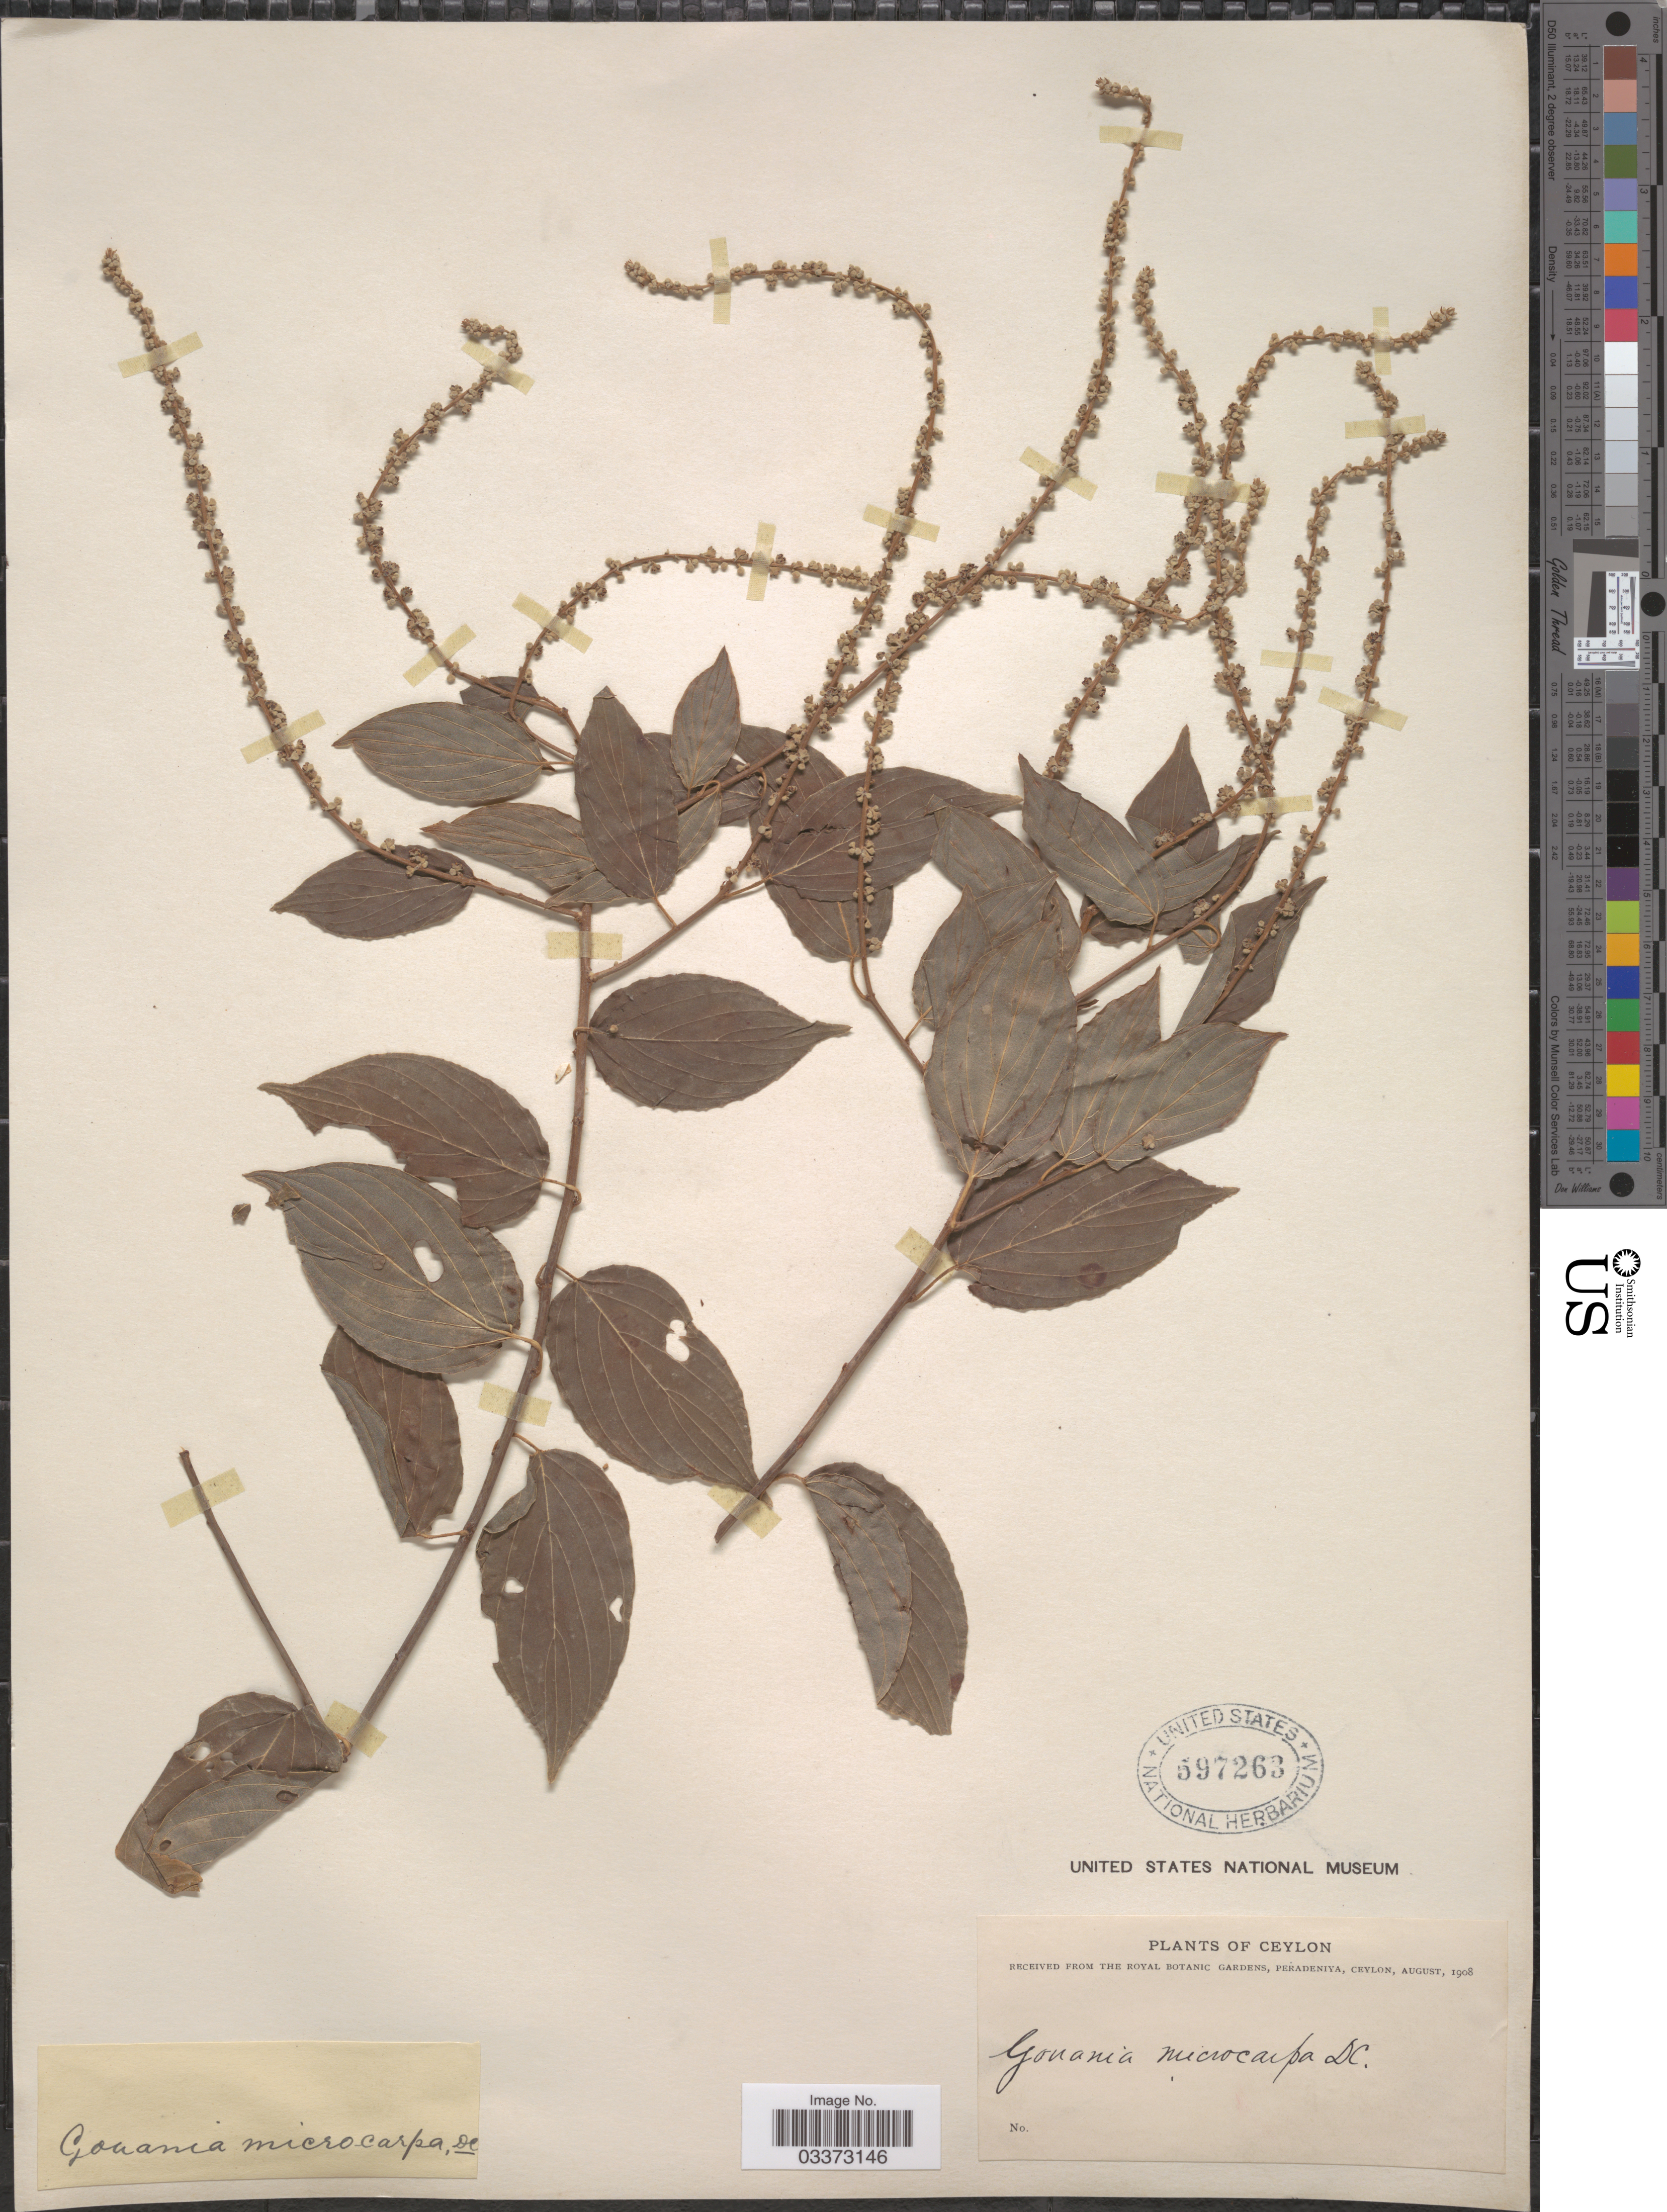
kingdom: Plantae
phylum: Tracheophyta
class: Magnoliopsida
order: Rosales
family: Rhamnaceae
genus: Gouania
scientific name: Gouania microcarpa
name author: DC.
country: Sri Lanka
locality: Ceylon.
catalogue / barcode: US 597263